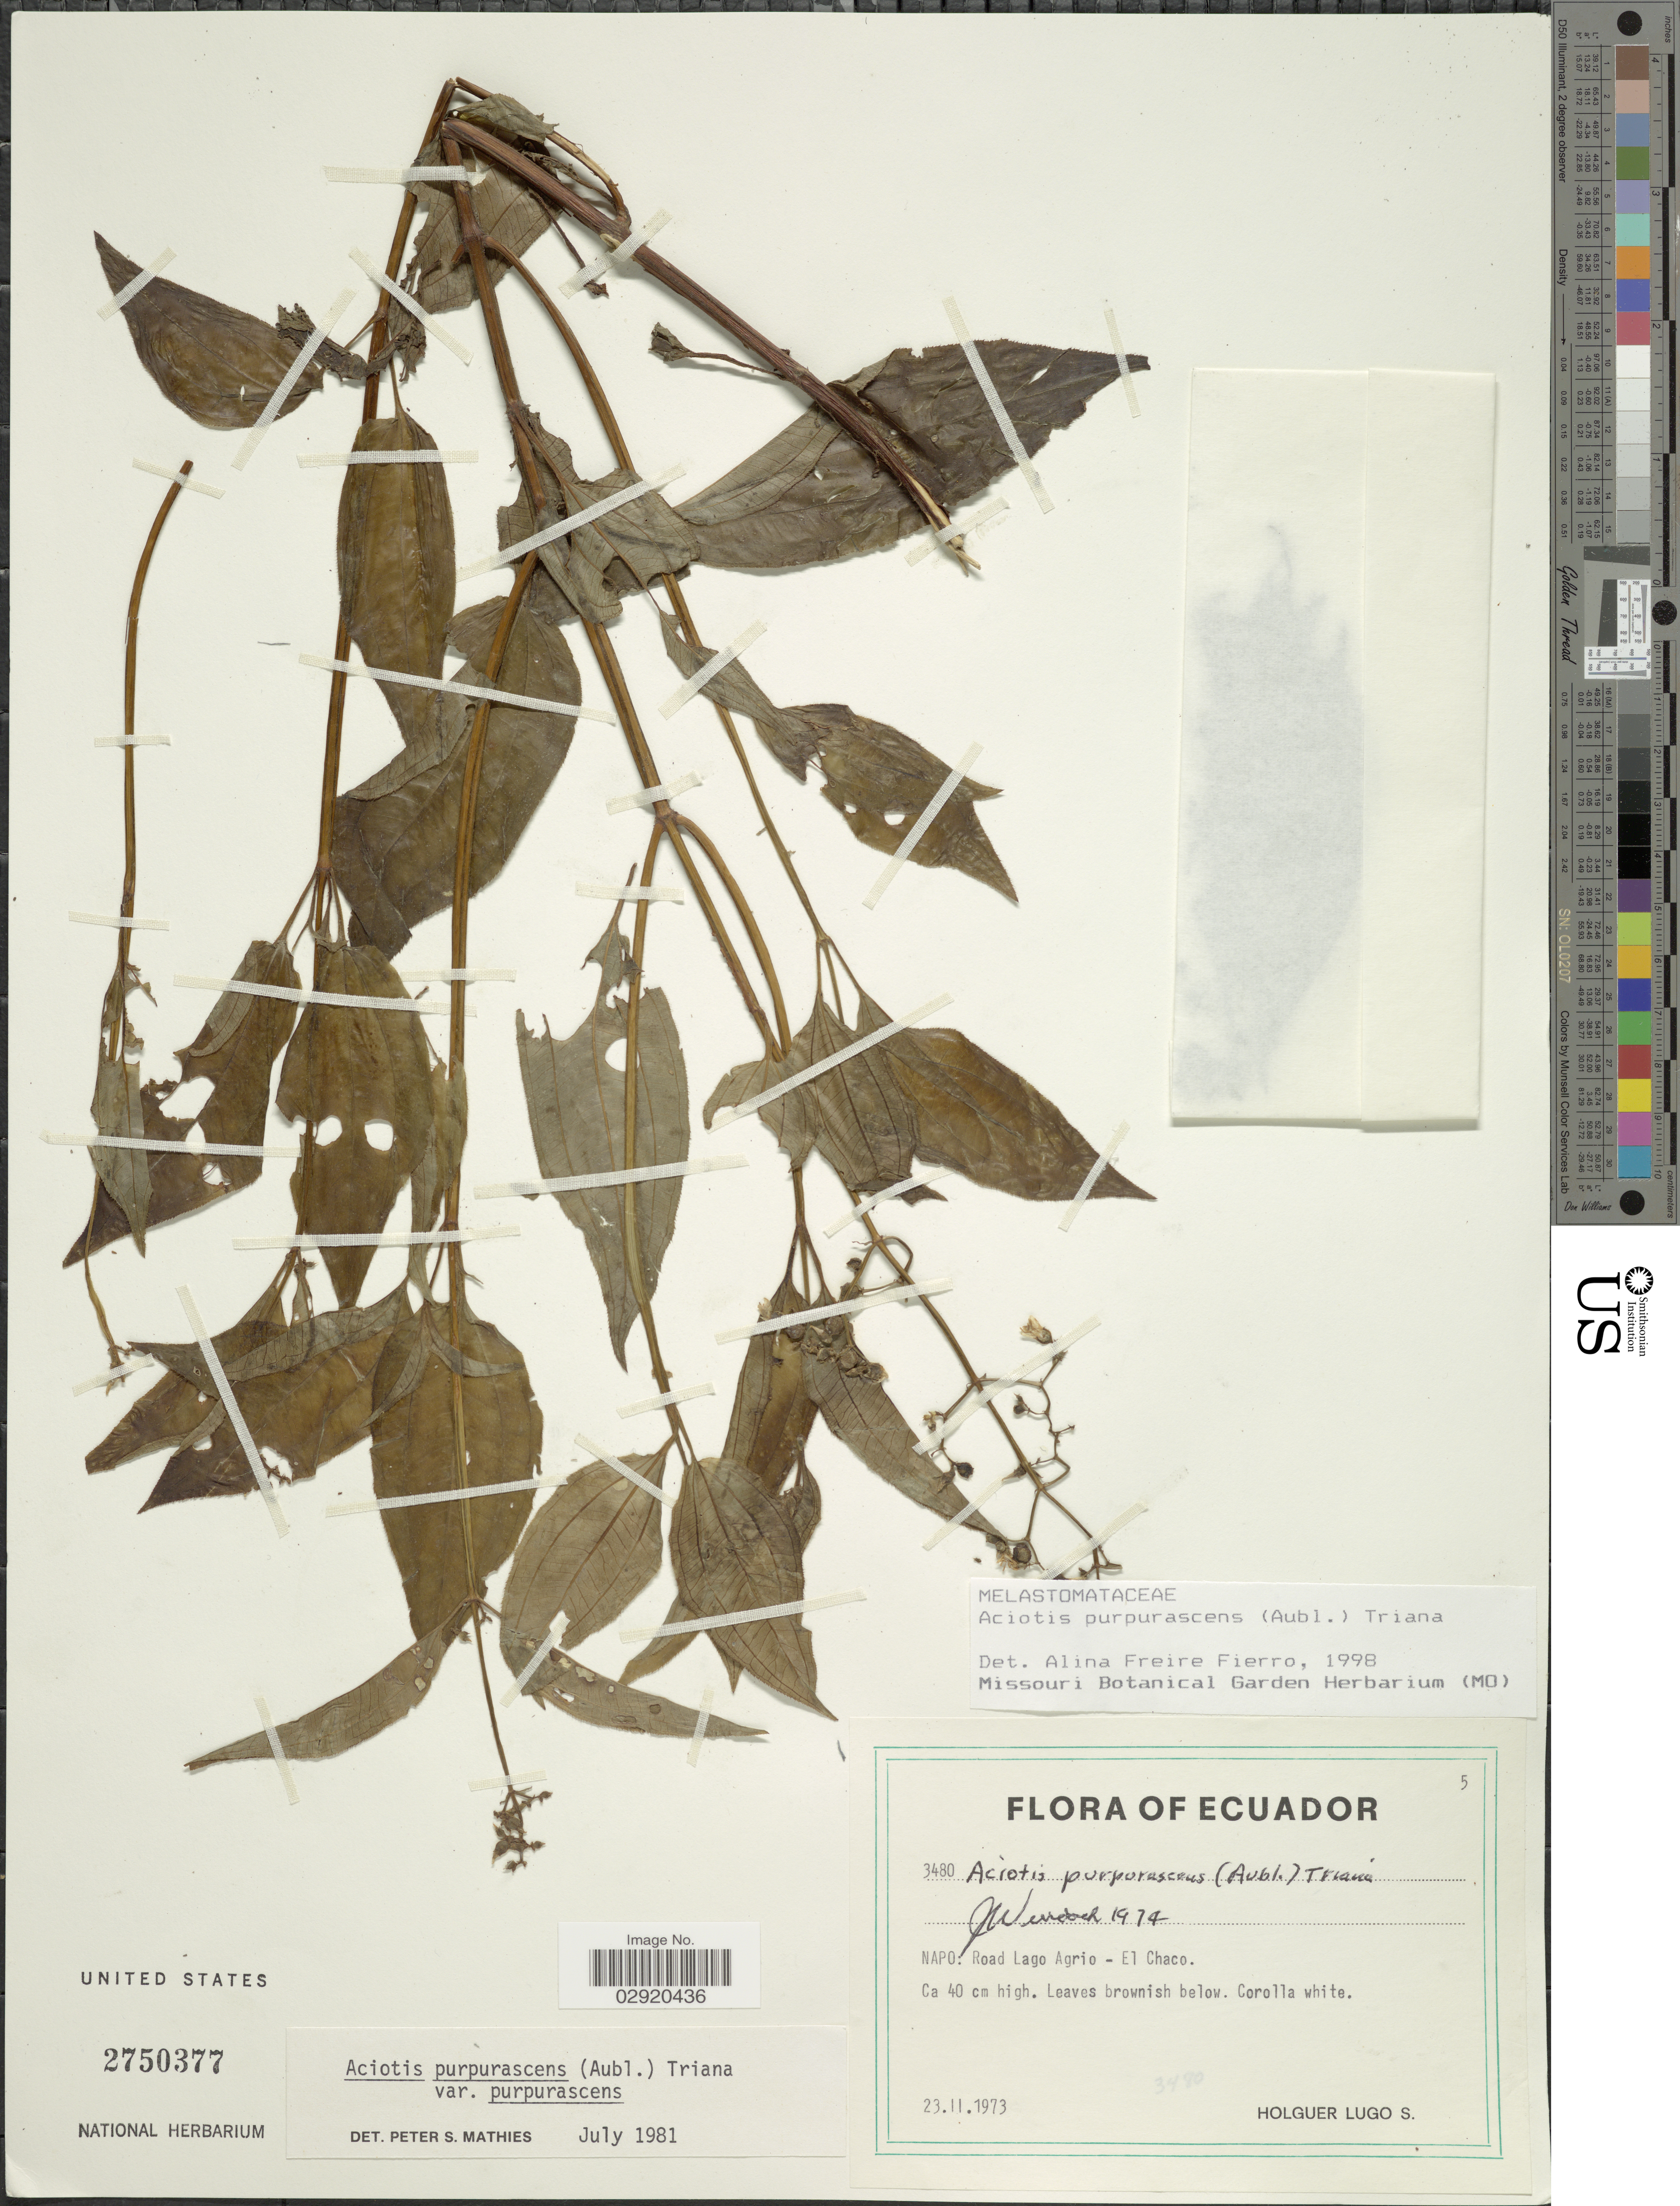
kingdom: Plantae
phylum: Tracheophyta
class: Magnoliopsida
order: Myrtales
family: Melastomataceae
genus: Aciotis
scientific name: Aciotis purpurascens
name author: (Aubl.) Triana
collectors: H. Lugo S.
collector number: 3480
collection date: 1973-02-23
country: Ecuador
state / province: Napo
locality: Napo: Road Lago Agrio - El Chaco.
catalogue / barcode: US 2750377